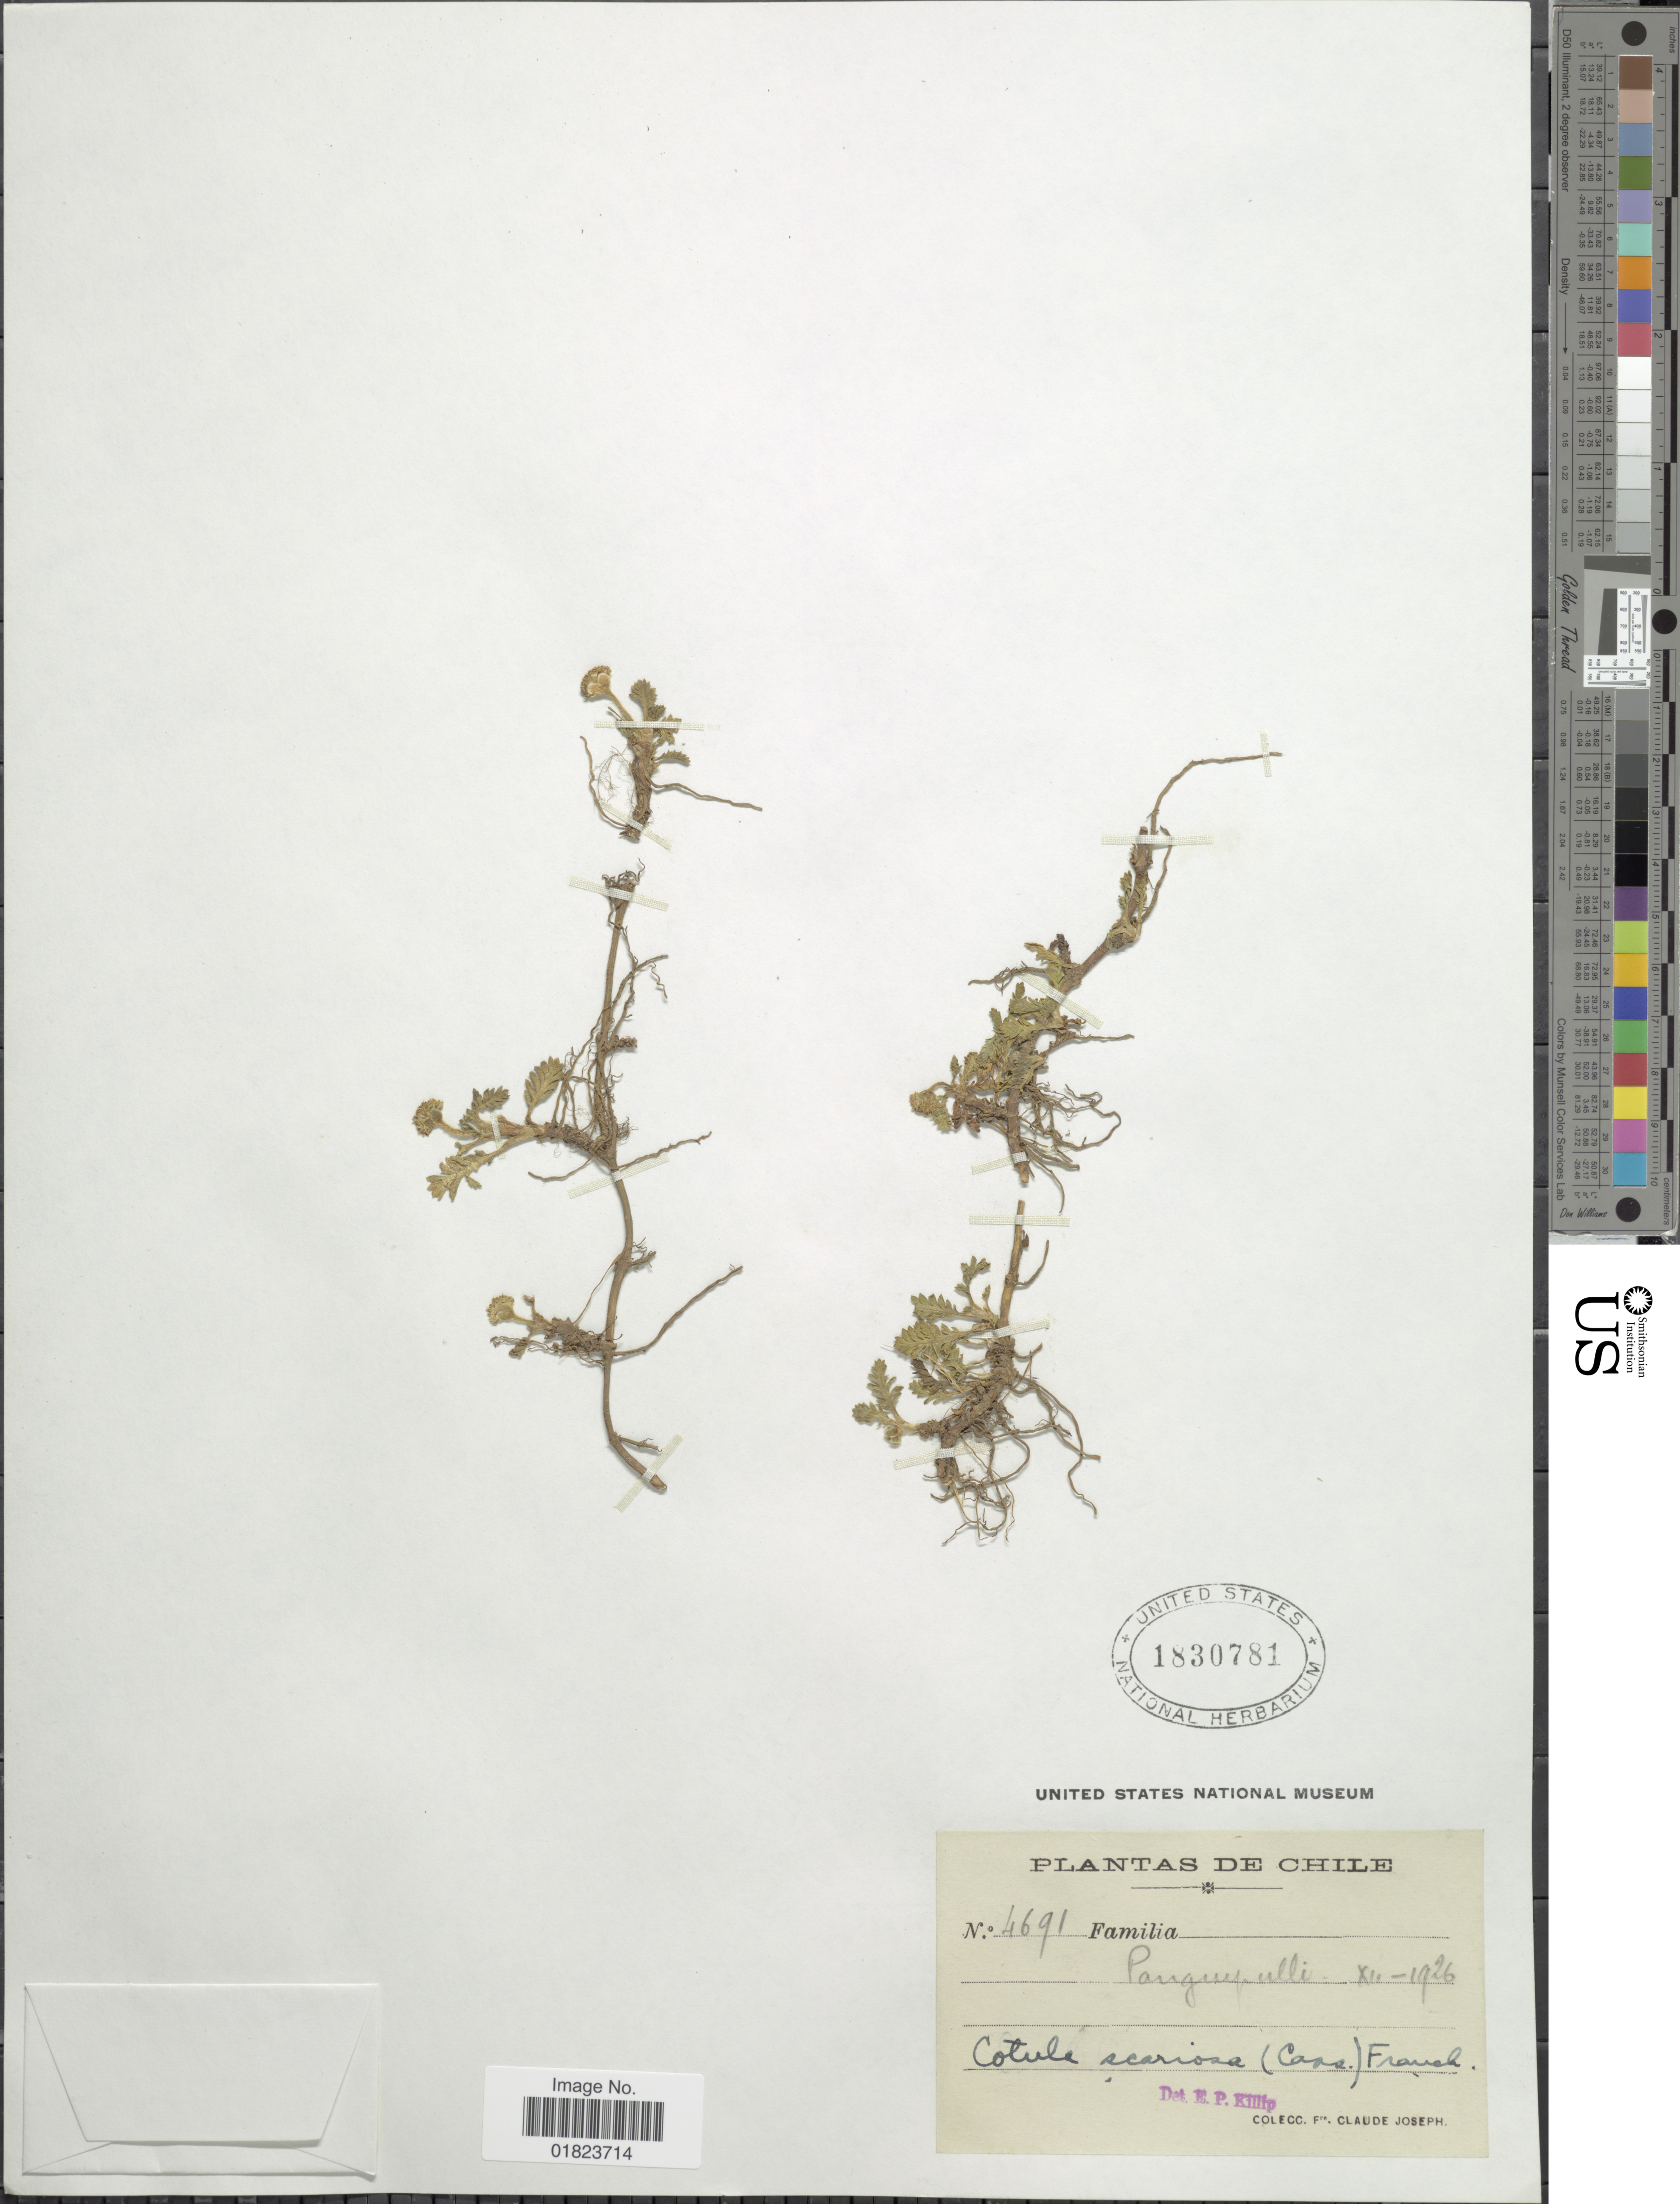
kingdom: Plantae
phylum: Tracheophyta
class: Magnoliopsida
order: Asterales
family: Asteraceae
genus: Cotula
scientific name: Cotula scariosa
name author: (Cass.) Franch.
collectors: Bro. Claude-Joseph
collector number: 4691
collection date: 1926-12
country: Chile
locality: Panguipulli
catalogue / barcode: US 1830781